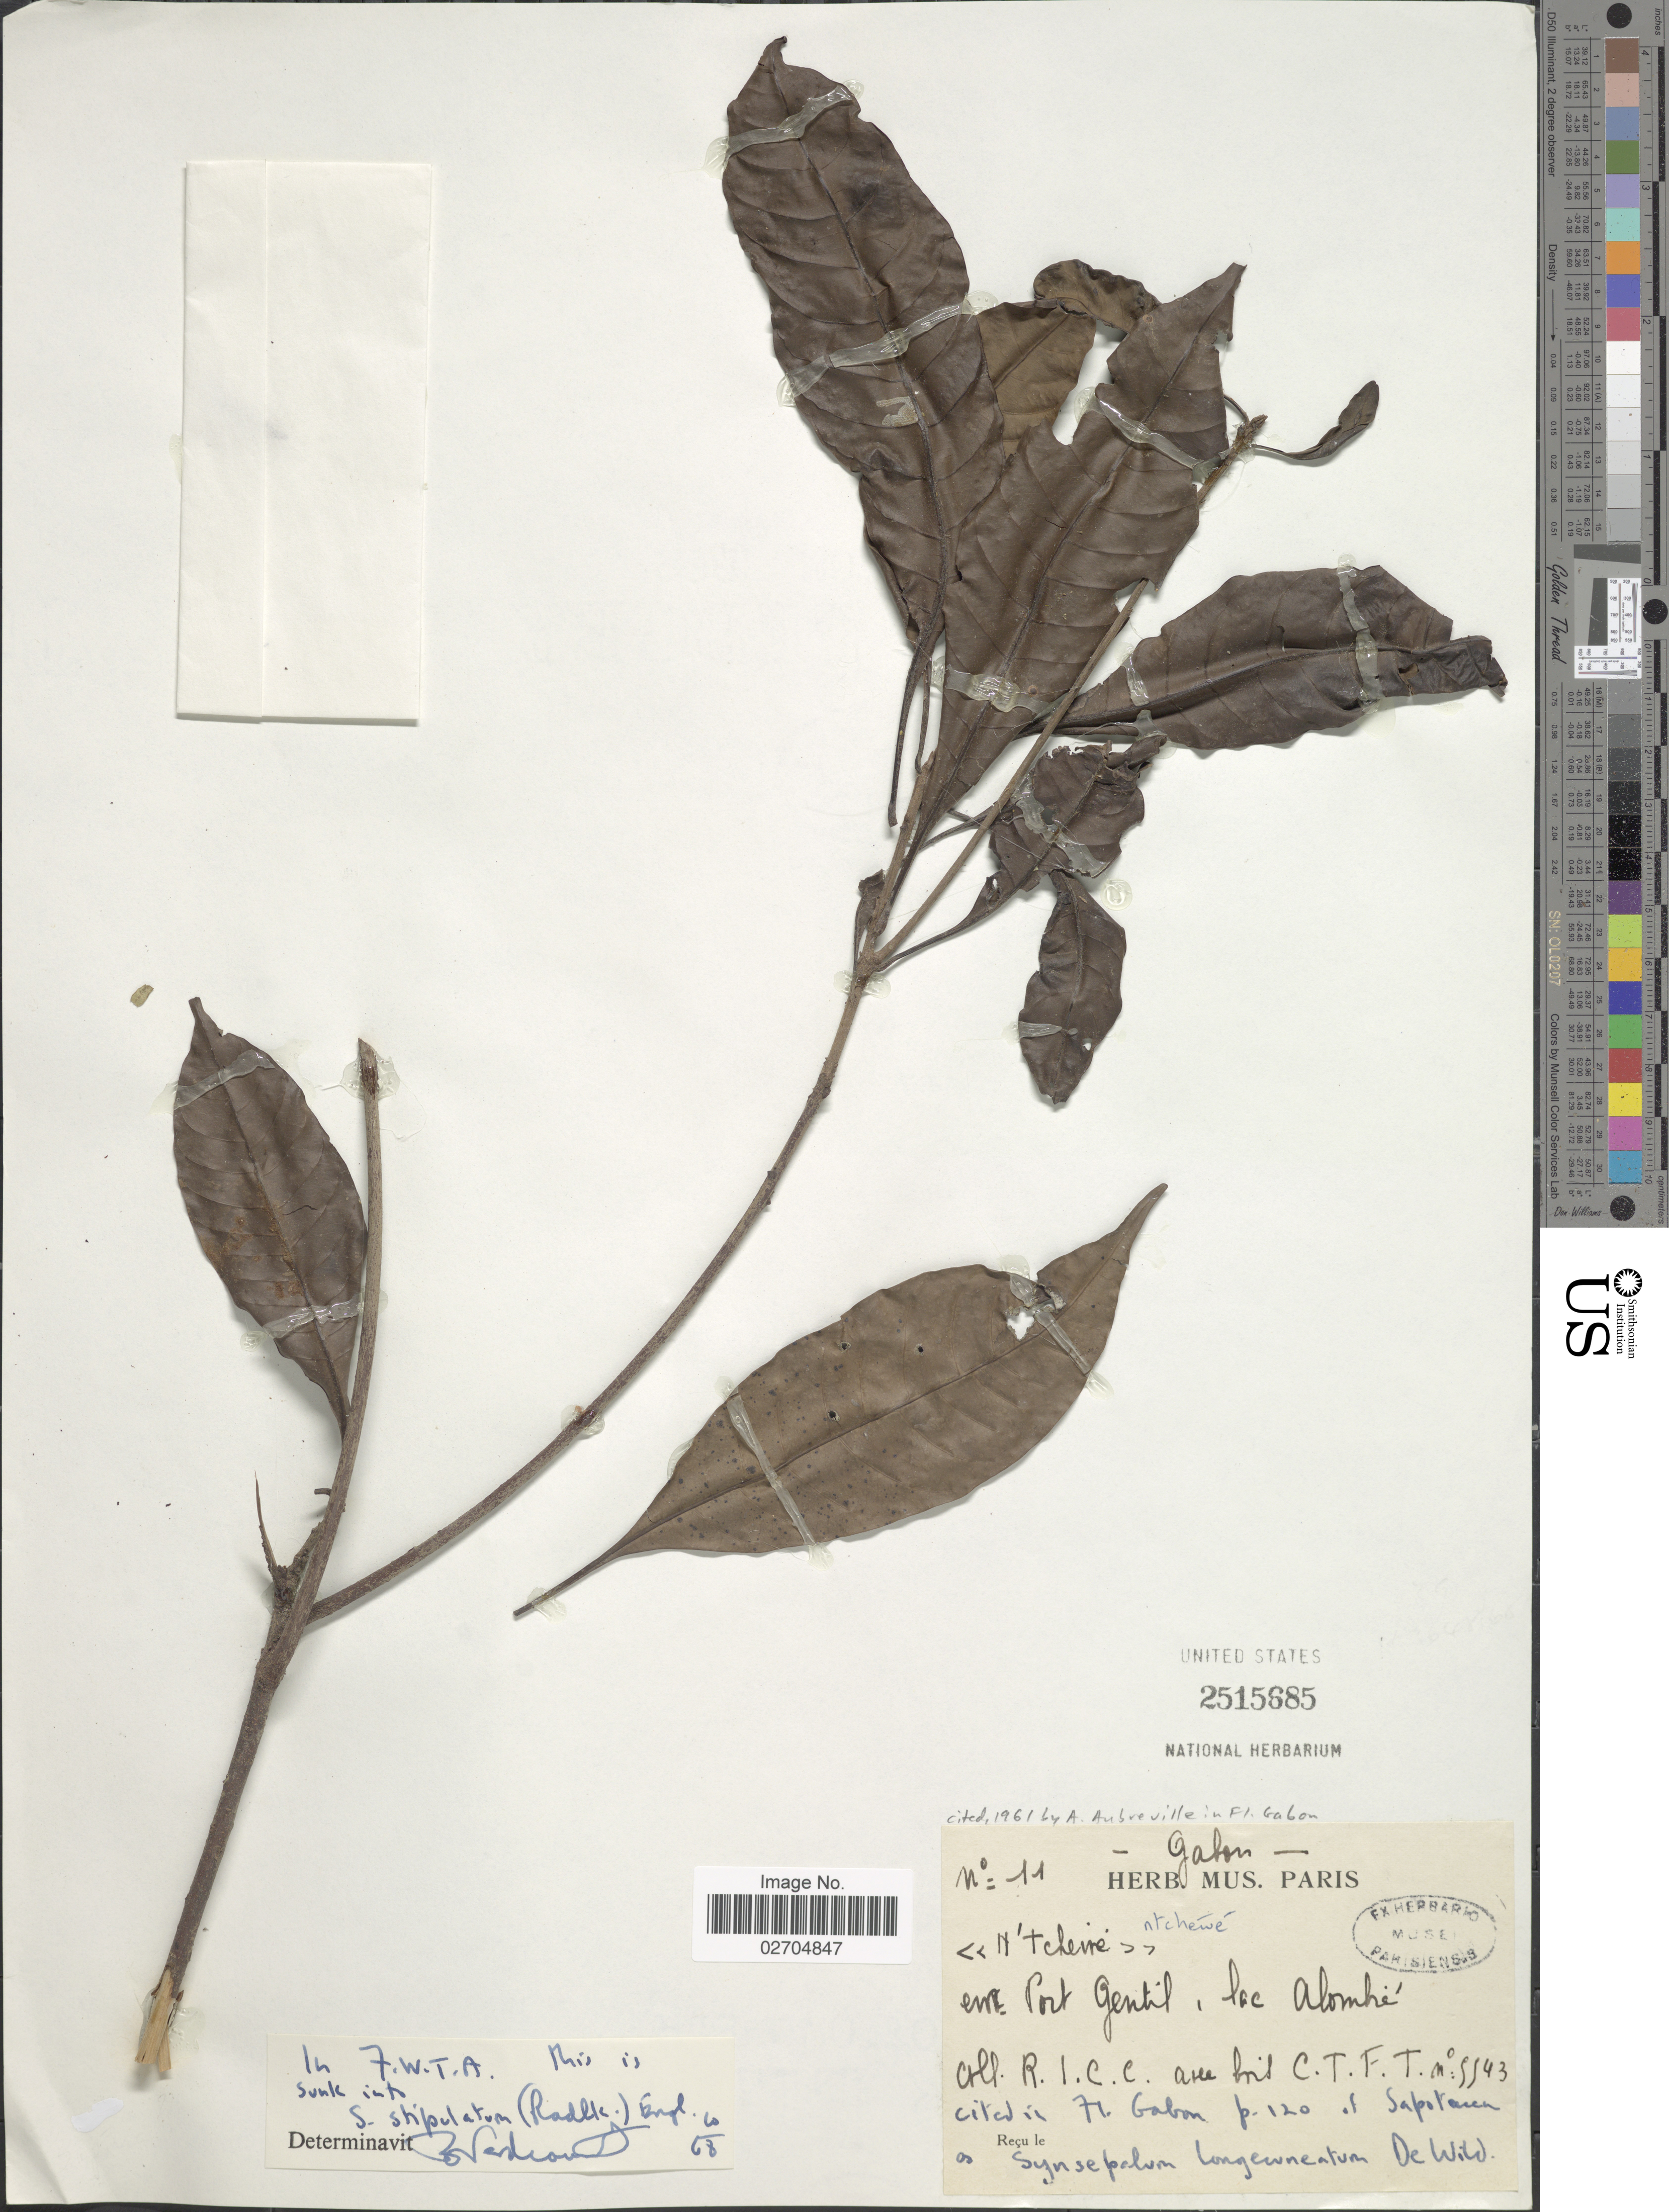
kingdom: Plantae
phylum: Tracheophyta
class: Magnoliopsida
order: Ericales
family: Sapotaceae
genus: Synsepalum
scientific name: Synsepalum stipulatum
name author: (Radlk.) Engl.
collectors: ex herb. Mus. Paris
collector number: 11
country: Gabon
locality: Ntchéwé. Env. Port Gentil, lac Alombié [interpreted]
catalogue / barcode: US 2515685